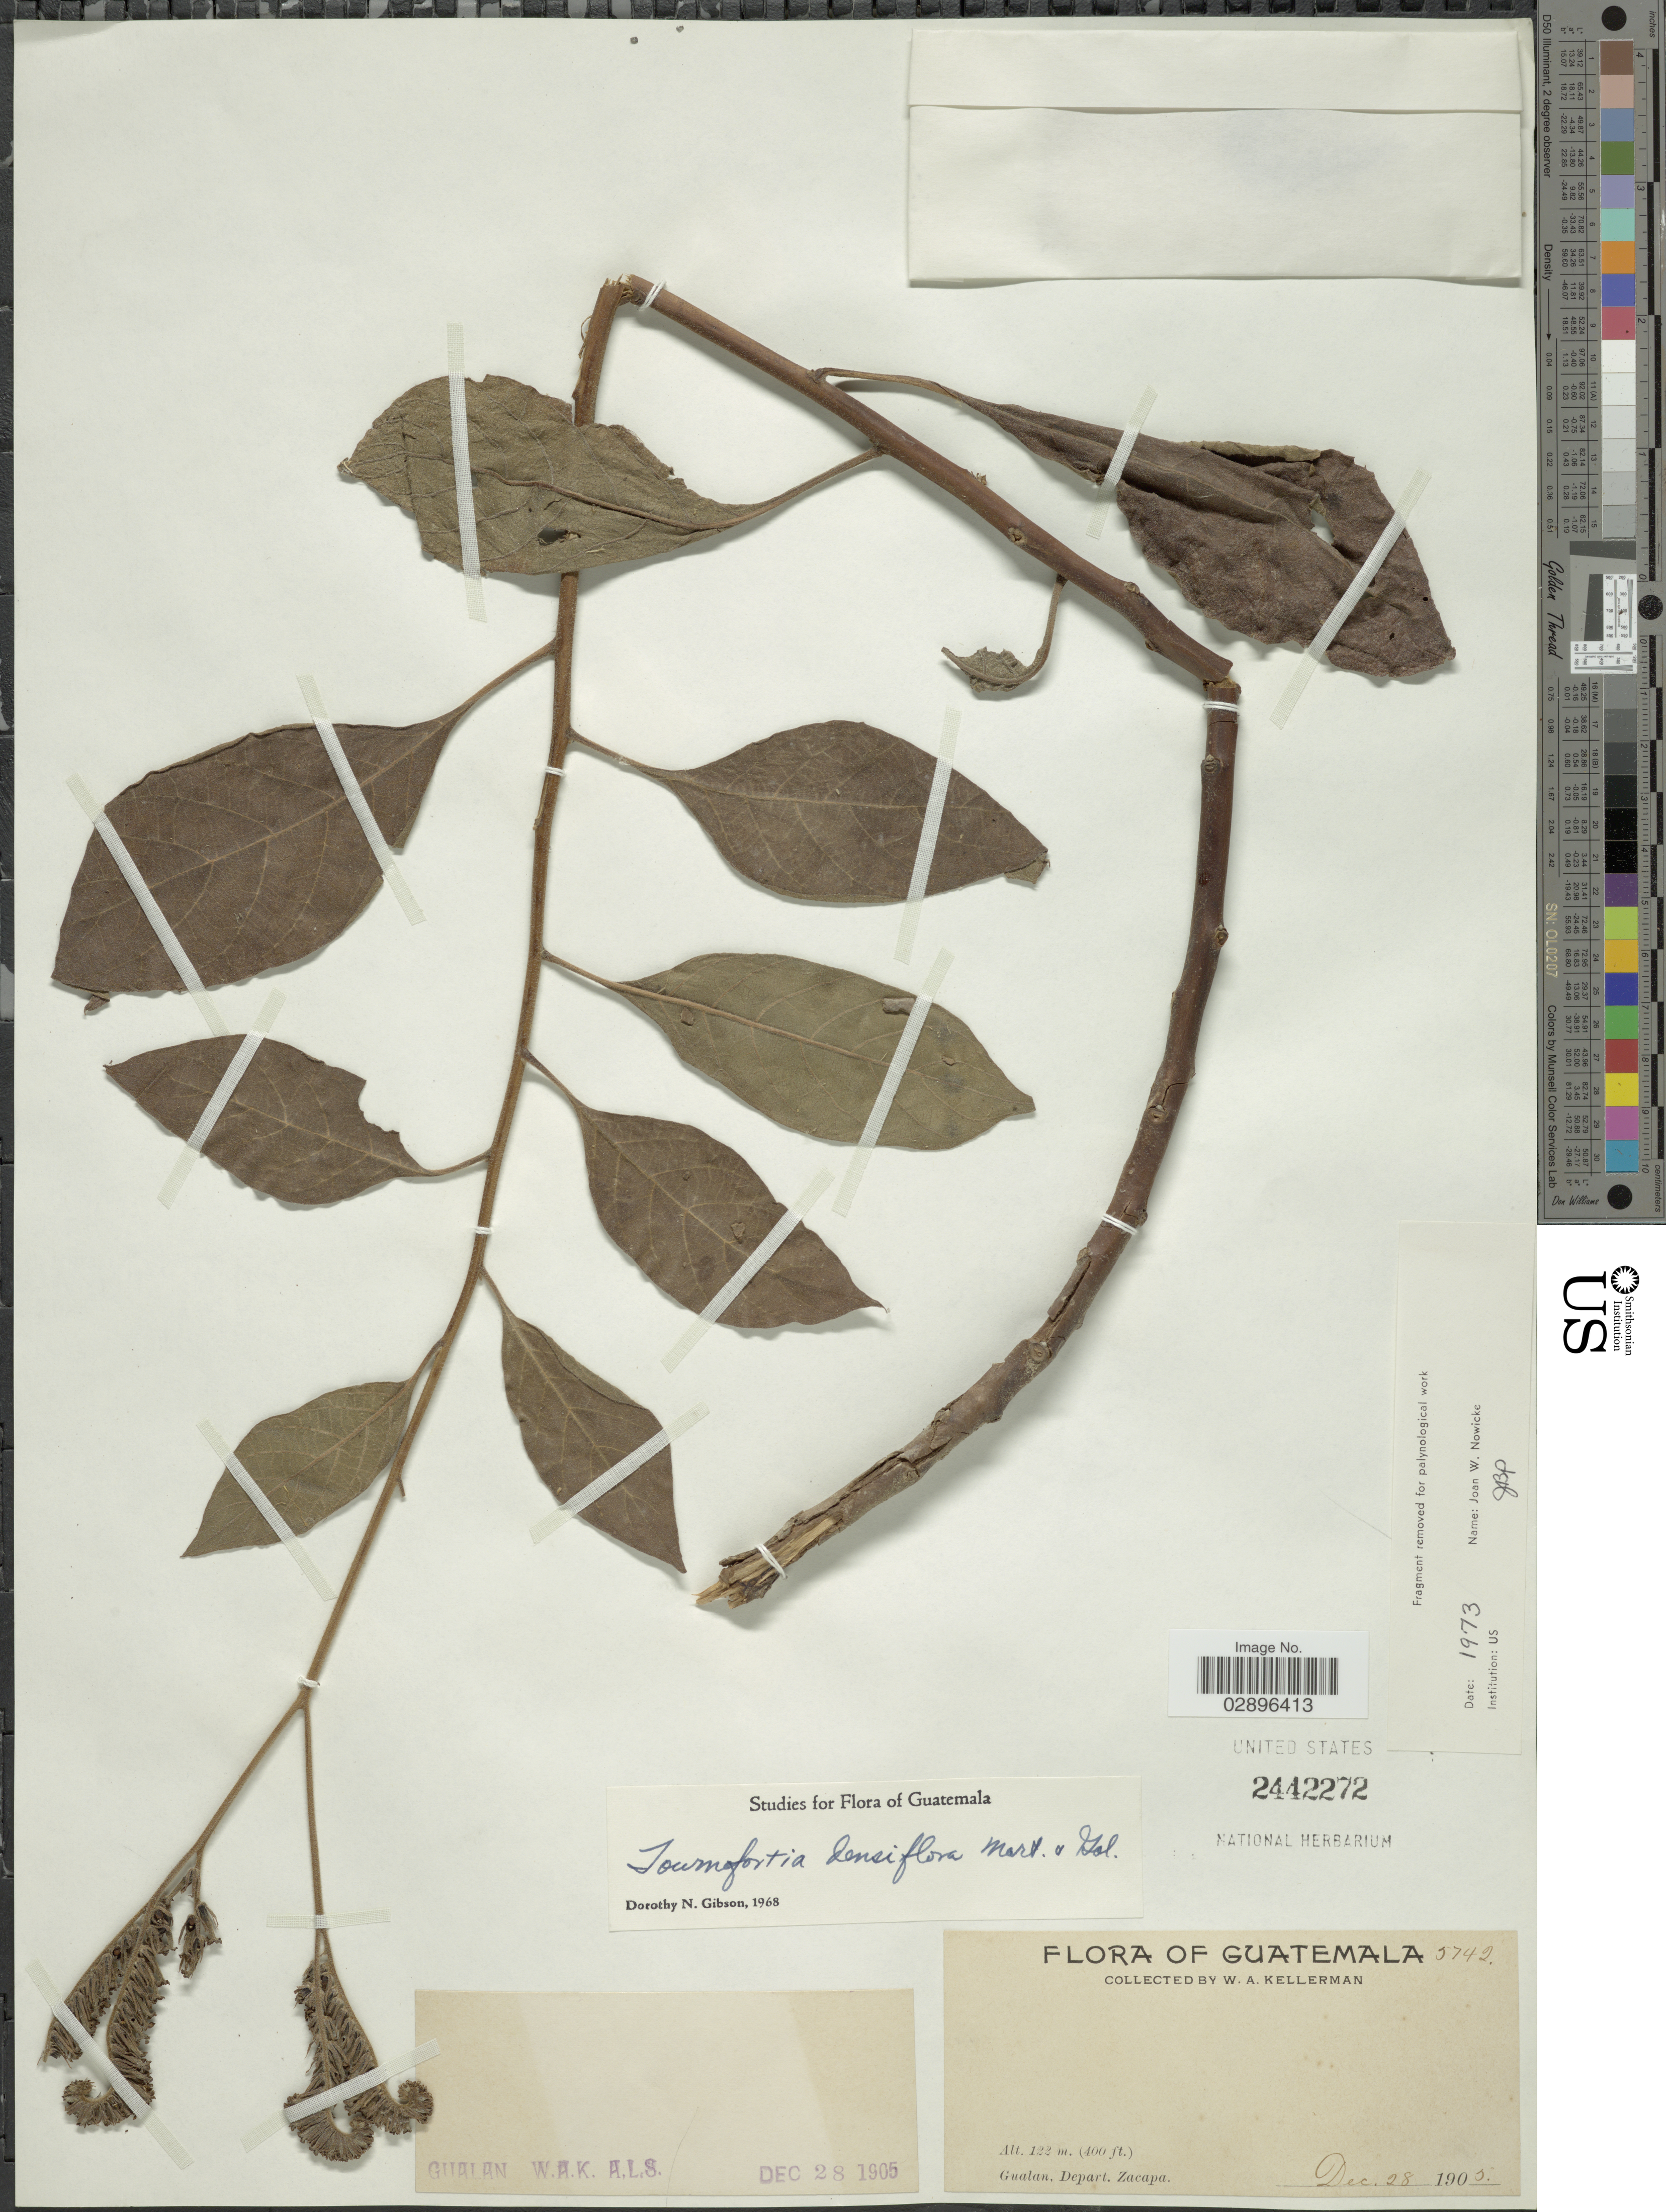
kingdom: Plantae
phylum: Tracheophyta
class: Magnoliopsida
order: Boraginales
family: Heliotropiaceae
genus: Tournefortia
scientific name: Tournefortia densiflora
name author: M. Martens & Galeotti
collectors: W. Kellerman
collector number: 5742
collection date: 1905-12-28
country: Guatemala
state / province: Zacapa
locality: Gualan, Depart. Zacapa.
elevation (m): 122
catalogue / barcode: US 2442272